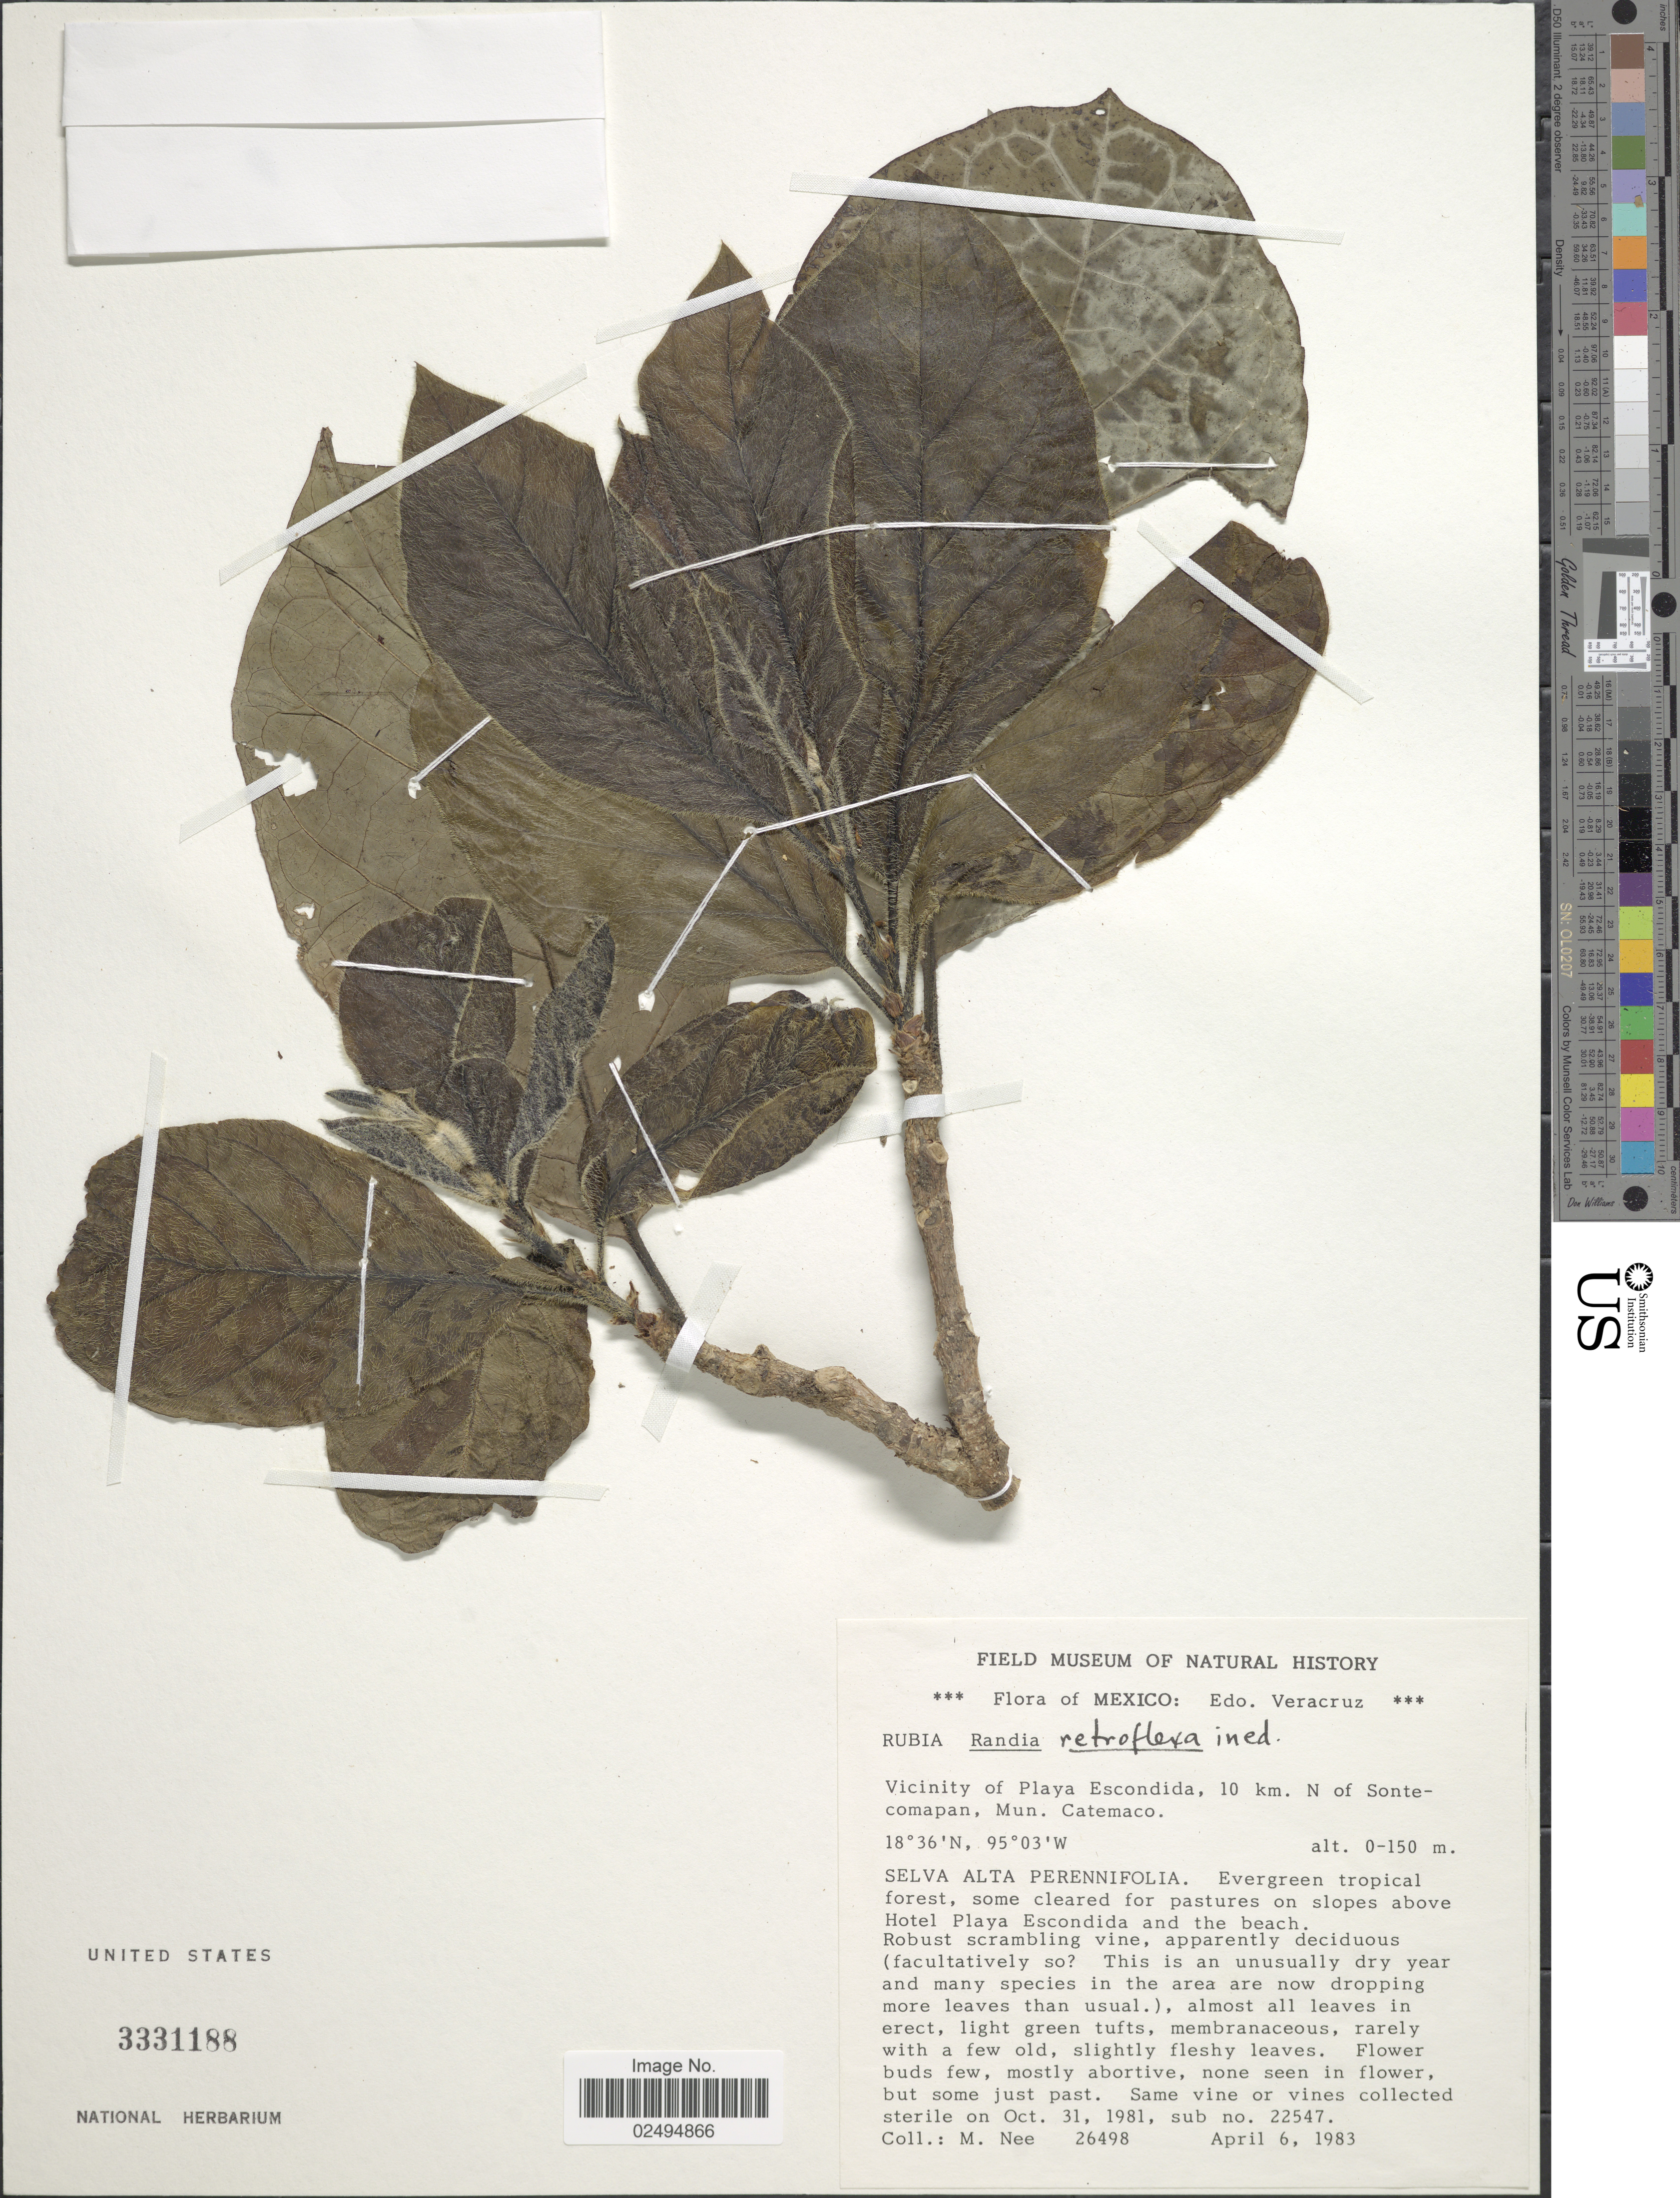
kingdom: Plantae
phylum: Tracheophyta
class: Magnoliopsida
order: Gentianales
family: Rubiaceae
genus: Randia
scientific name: Randia retroflexa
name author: Lorence & M. Nee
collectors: M. Nee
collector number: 26498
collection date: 1983-04-06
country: Mexico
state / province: Veracruz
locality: Edo. Veracruz, Vicinity of Playa Escondida, 10 km. N of Sontecomapan, Mun. Catemaco, Selva Alta Perennifolia, evergreen tropical forest, some cleared for pastures on slopes above Hotel Playa Esondida and the beach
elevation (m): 0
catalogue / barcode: US 3331188